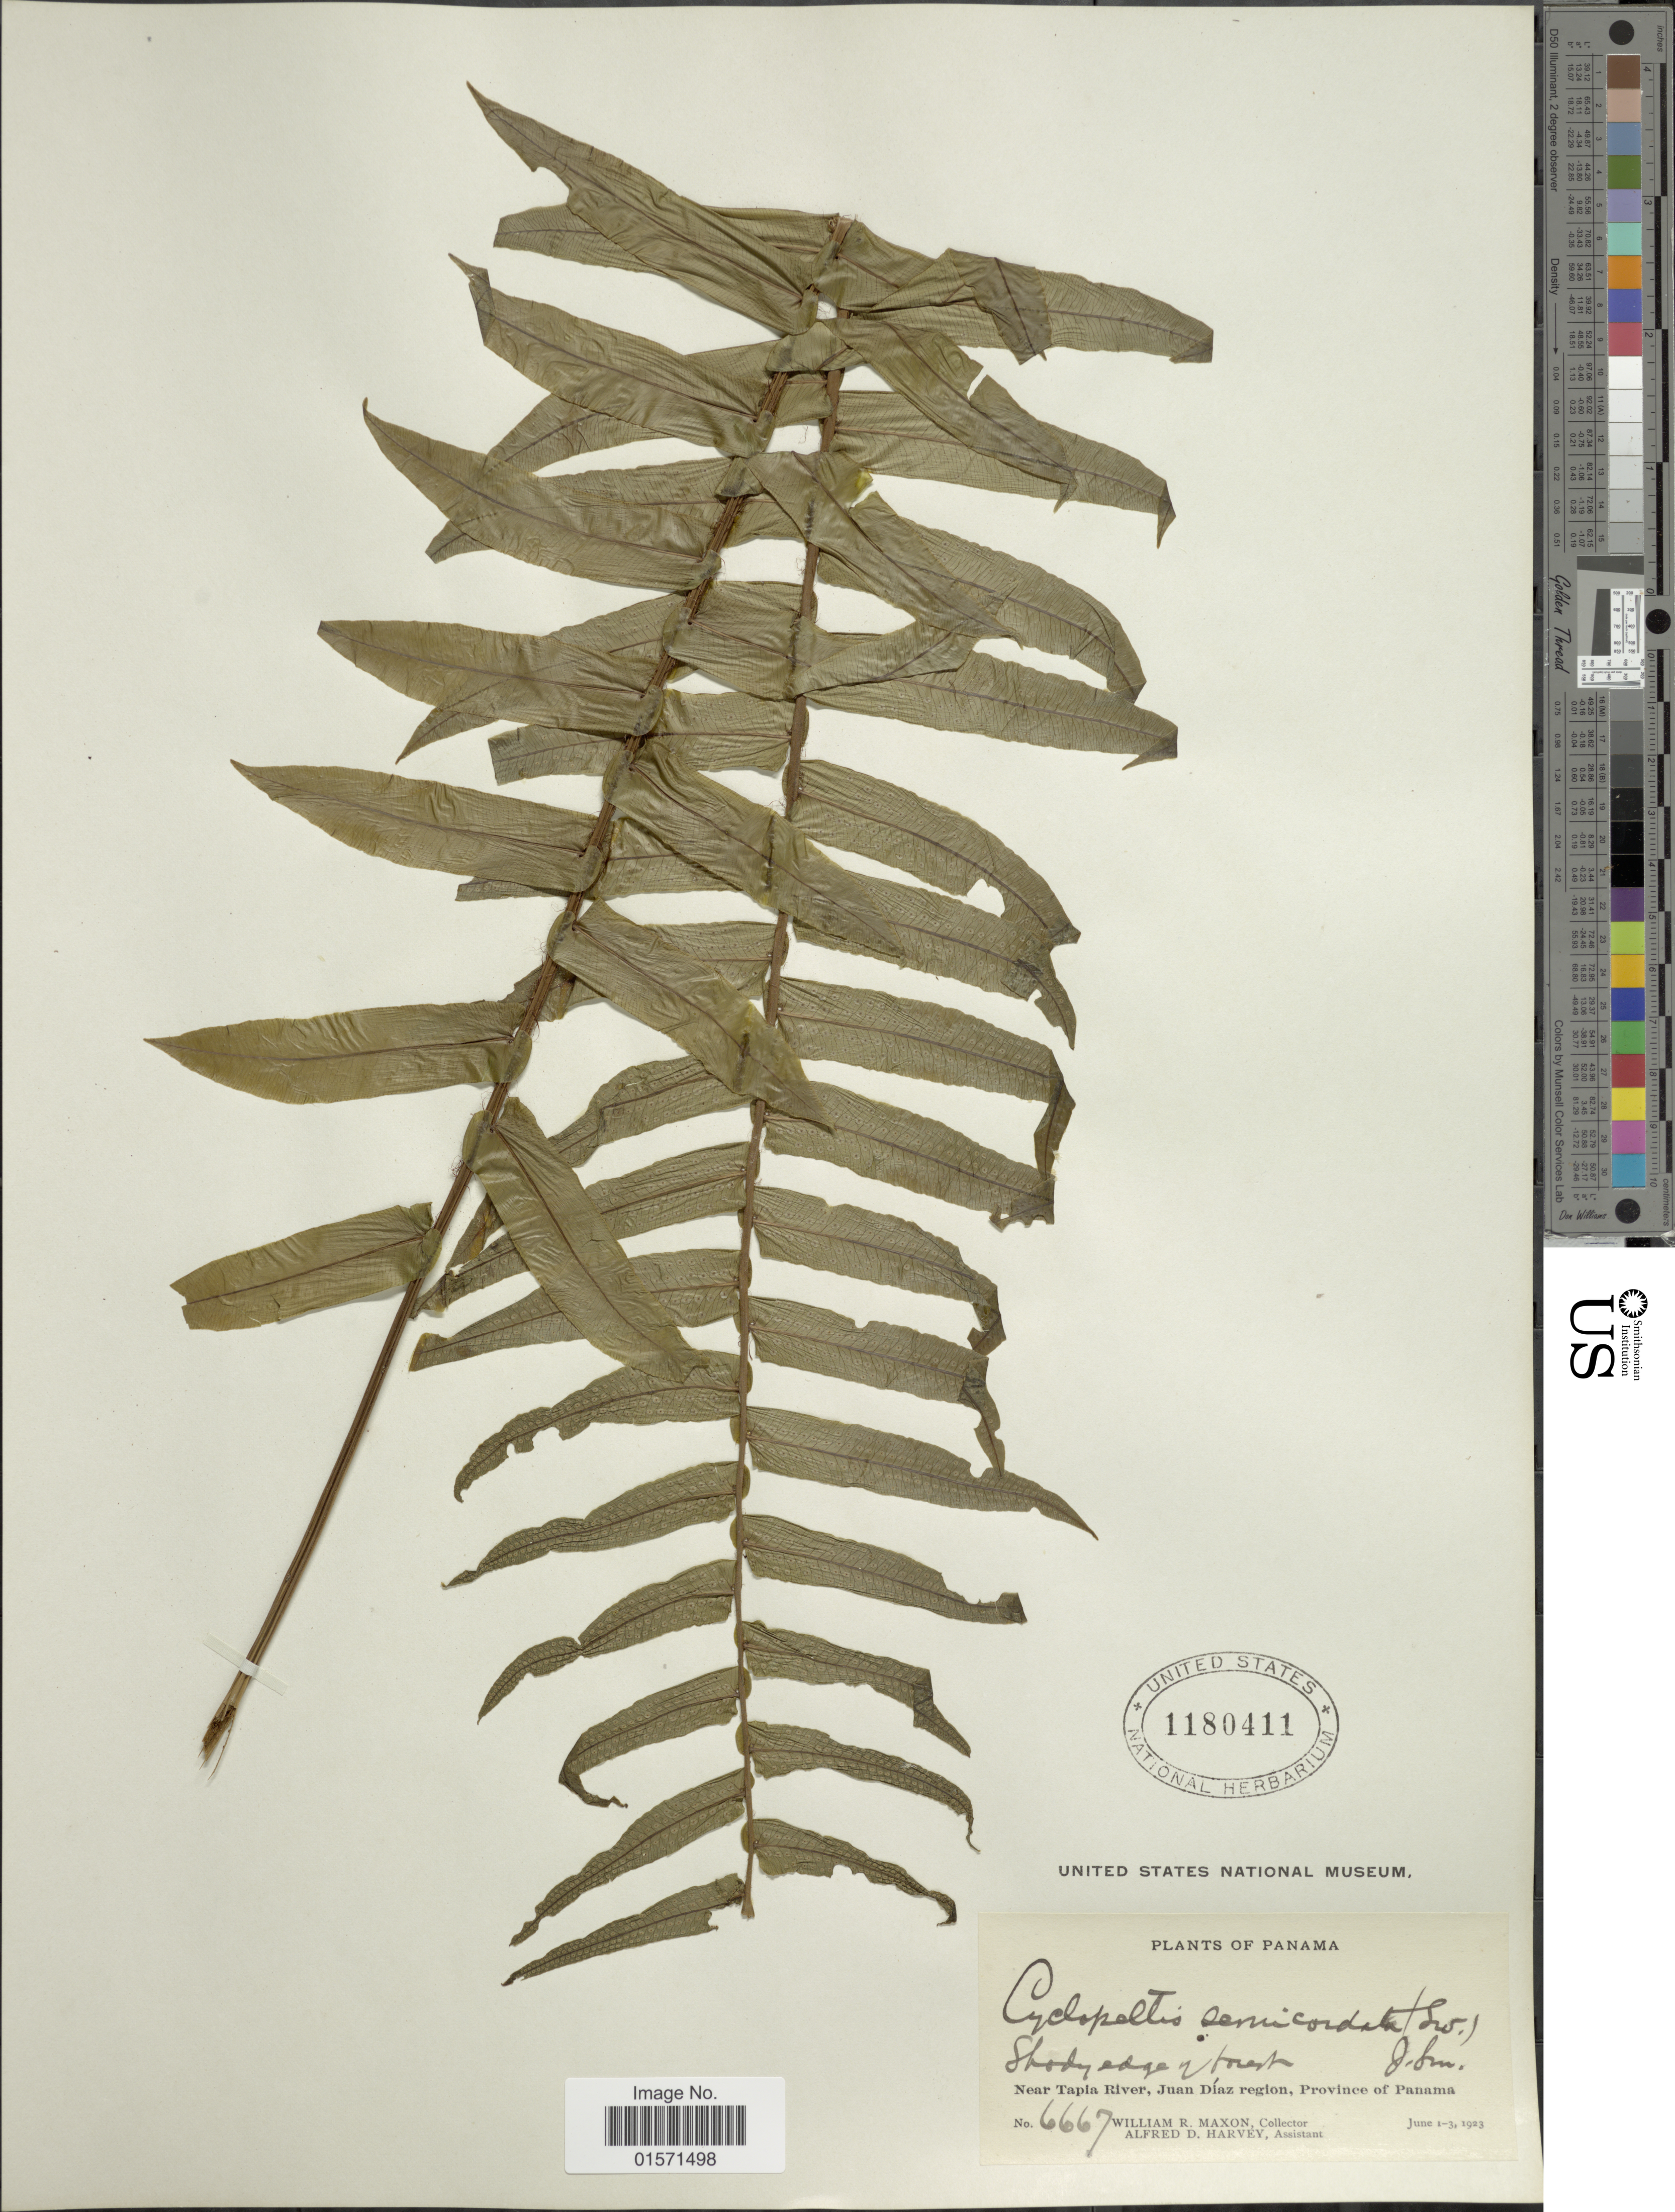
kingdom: Plantae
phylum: Tracheophyta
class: Polypodiopsida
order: Polypodiales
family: Lomariopsidaceae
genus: Cyclopeltis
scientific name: Cyclopeltis semicordata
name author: (Sw.) J. Sm.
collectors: W. R. Maxon & A. D. Harvey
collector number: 6667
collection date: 1923-06-01/1923-06-03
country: Panama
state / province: Panamá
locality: Near tapia River, Juan Diaz region, Province of Panama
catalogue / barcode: US 1180411